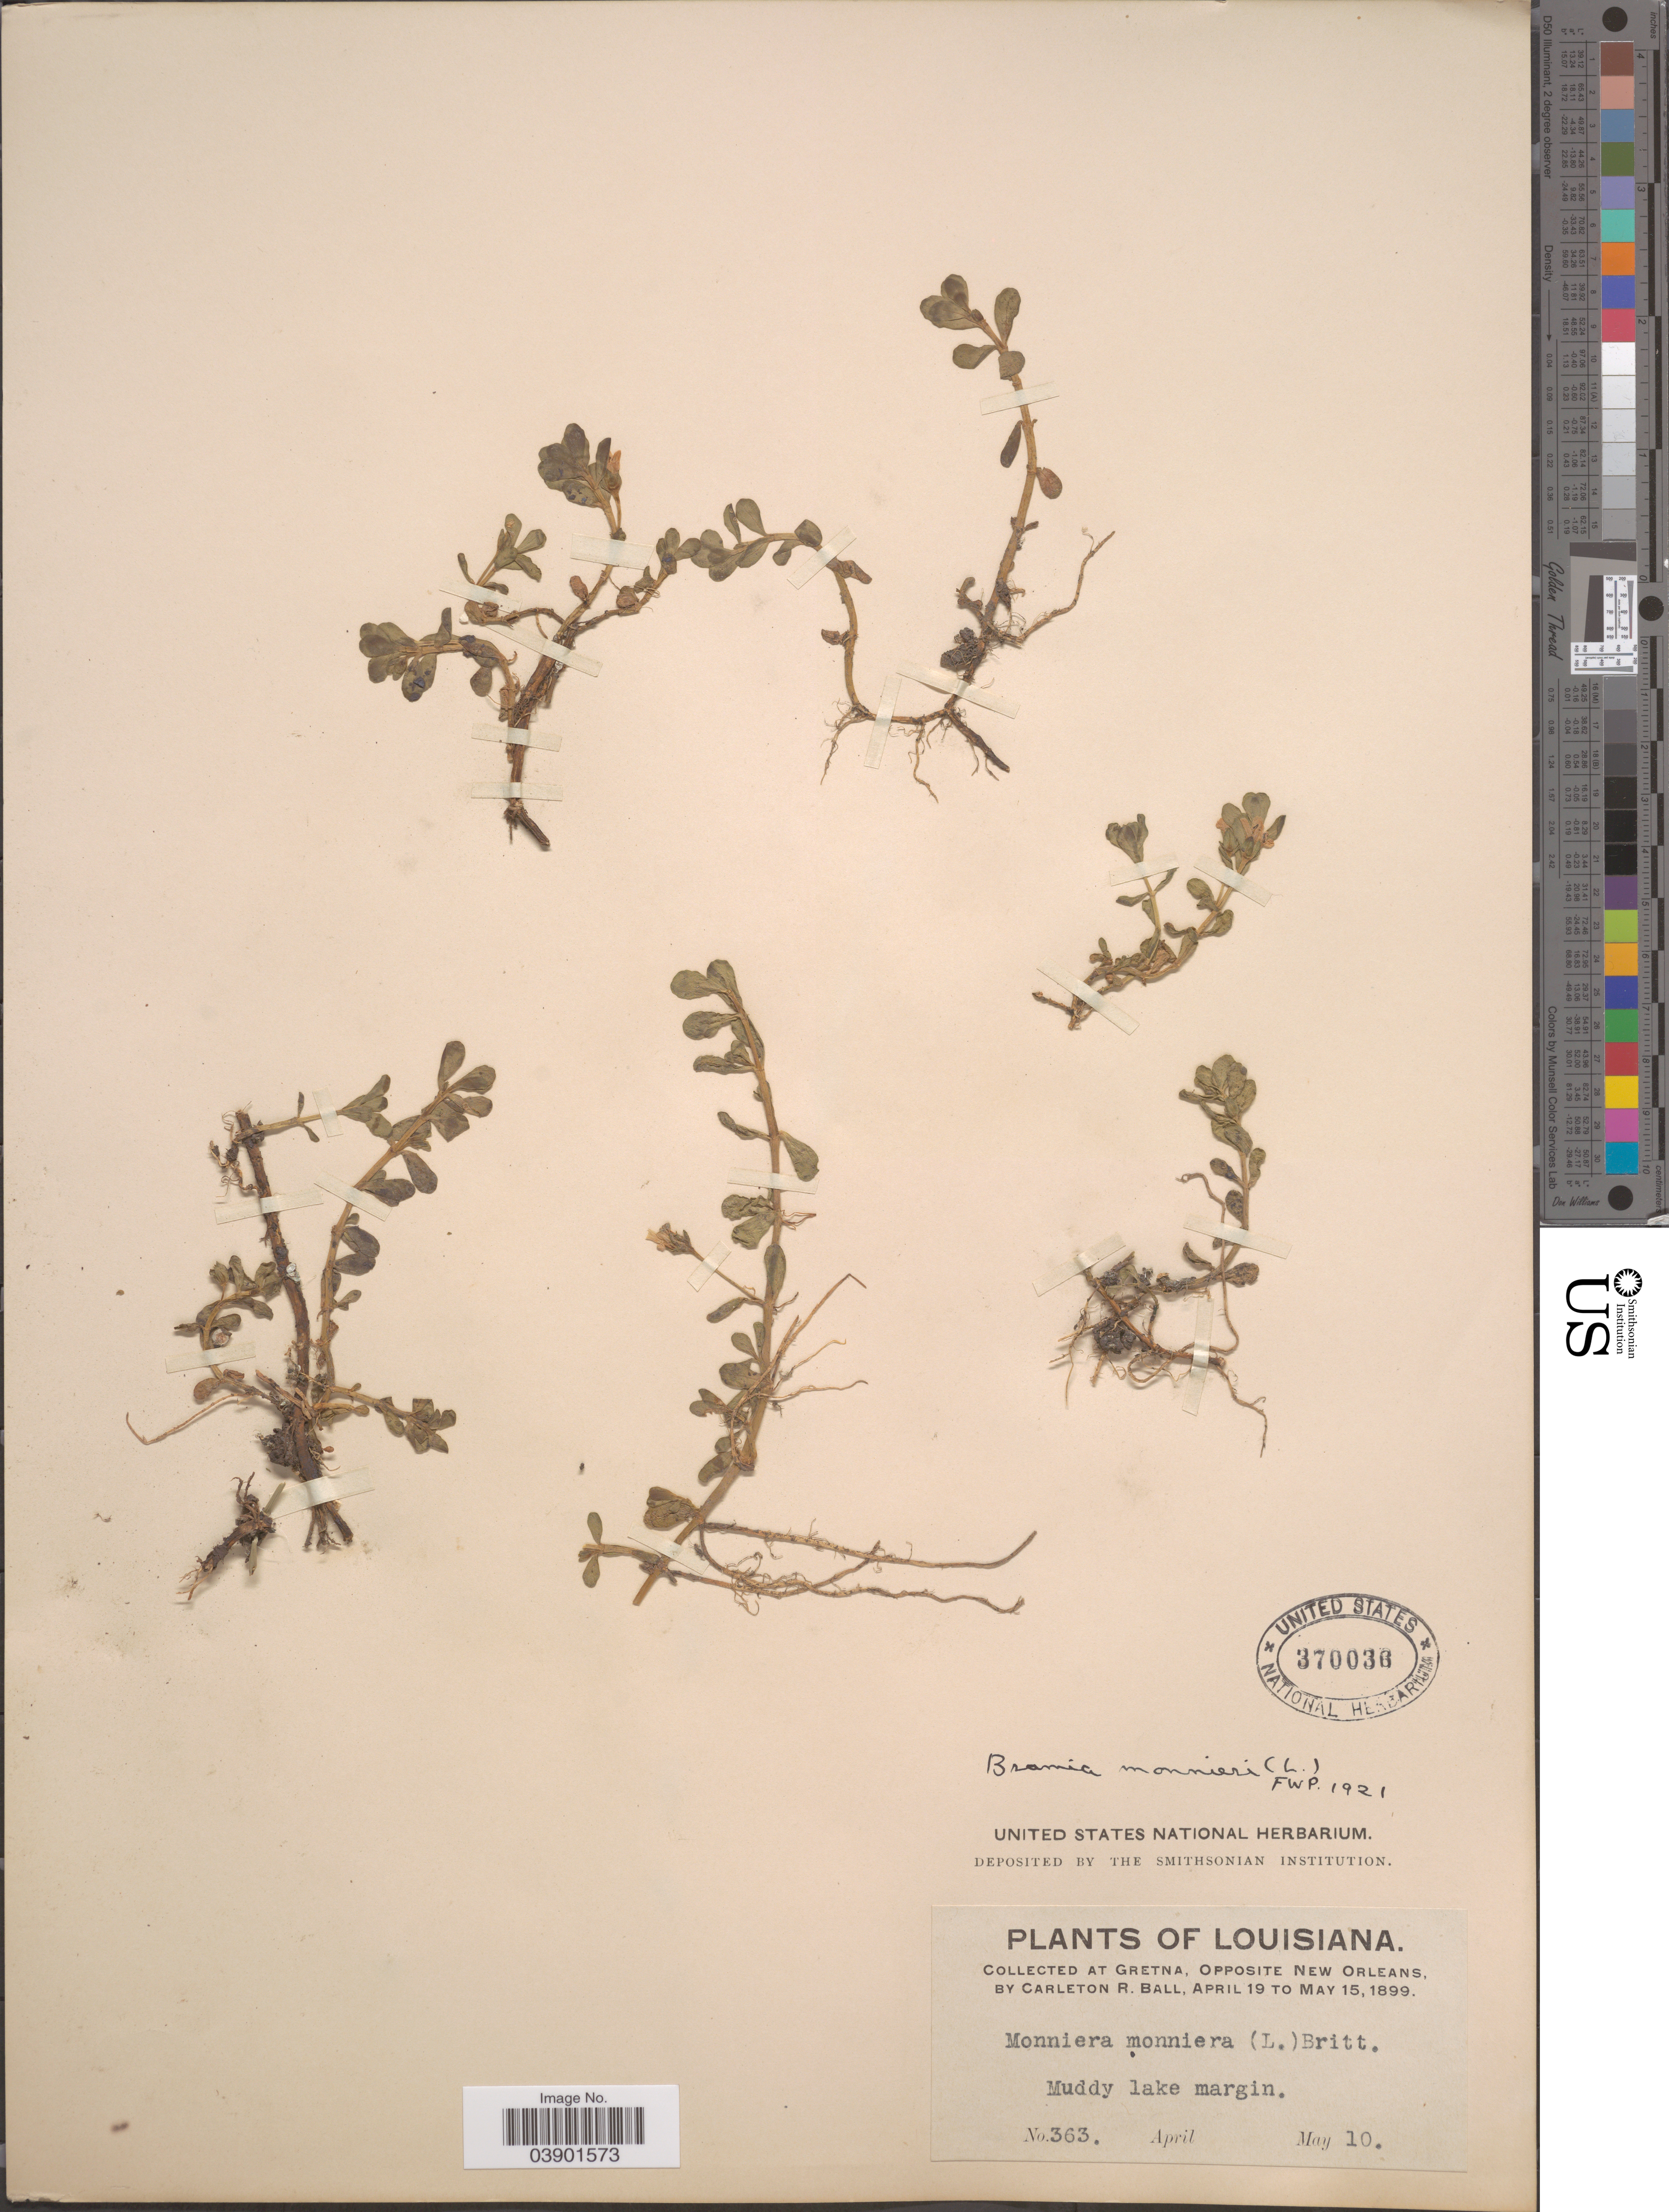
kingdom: Plantae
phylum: Tracheophyta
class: Magnoliopsida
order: Lamiales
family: Plantaginaceae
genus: Bacopa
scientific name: Bacopa monnieri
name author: (L.) Pennell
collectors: C. R. Ball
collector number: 363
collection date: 1899-05-10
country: United States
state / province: Louisiana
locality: At Gretna, opposite New Orleans.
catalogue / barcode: US 370036